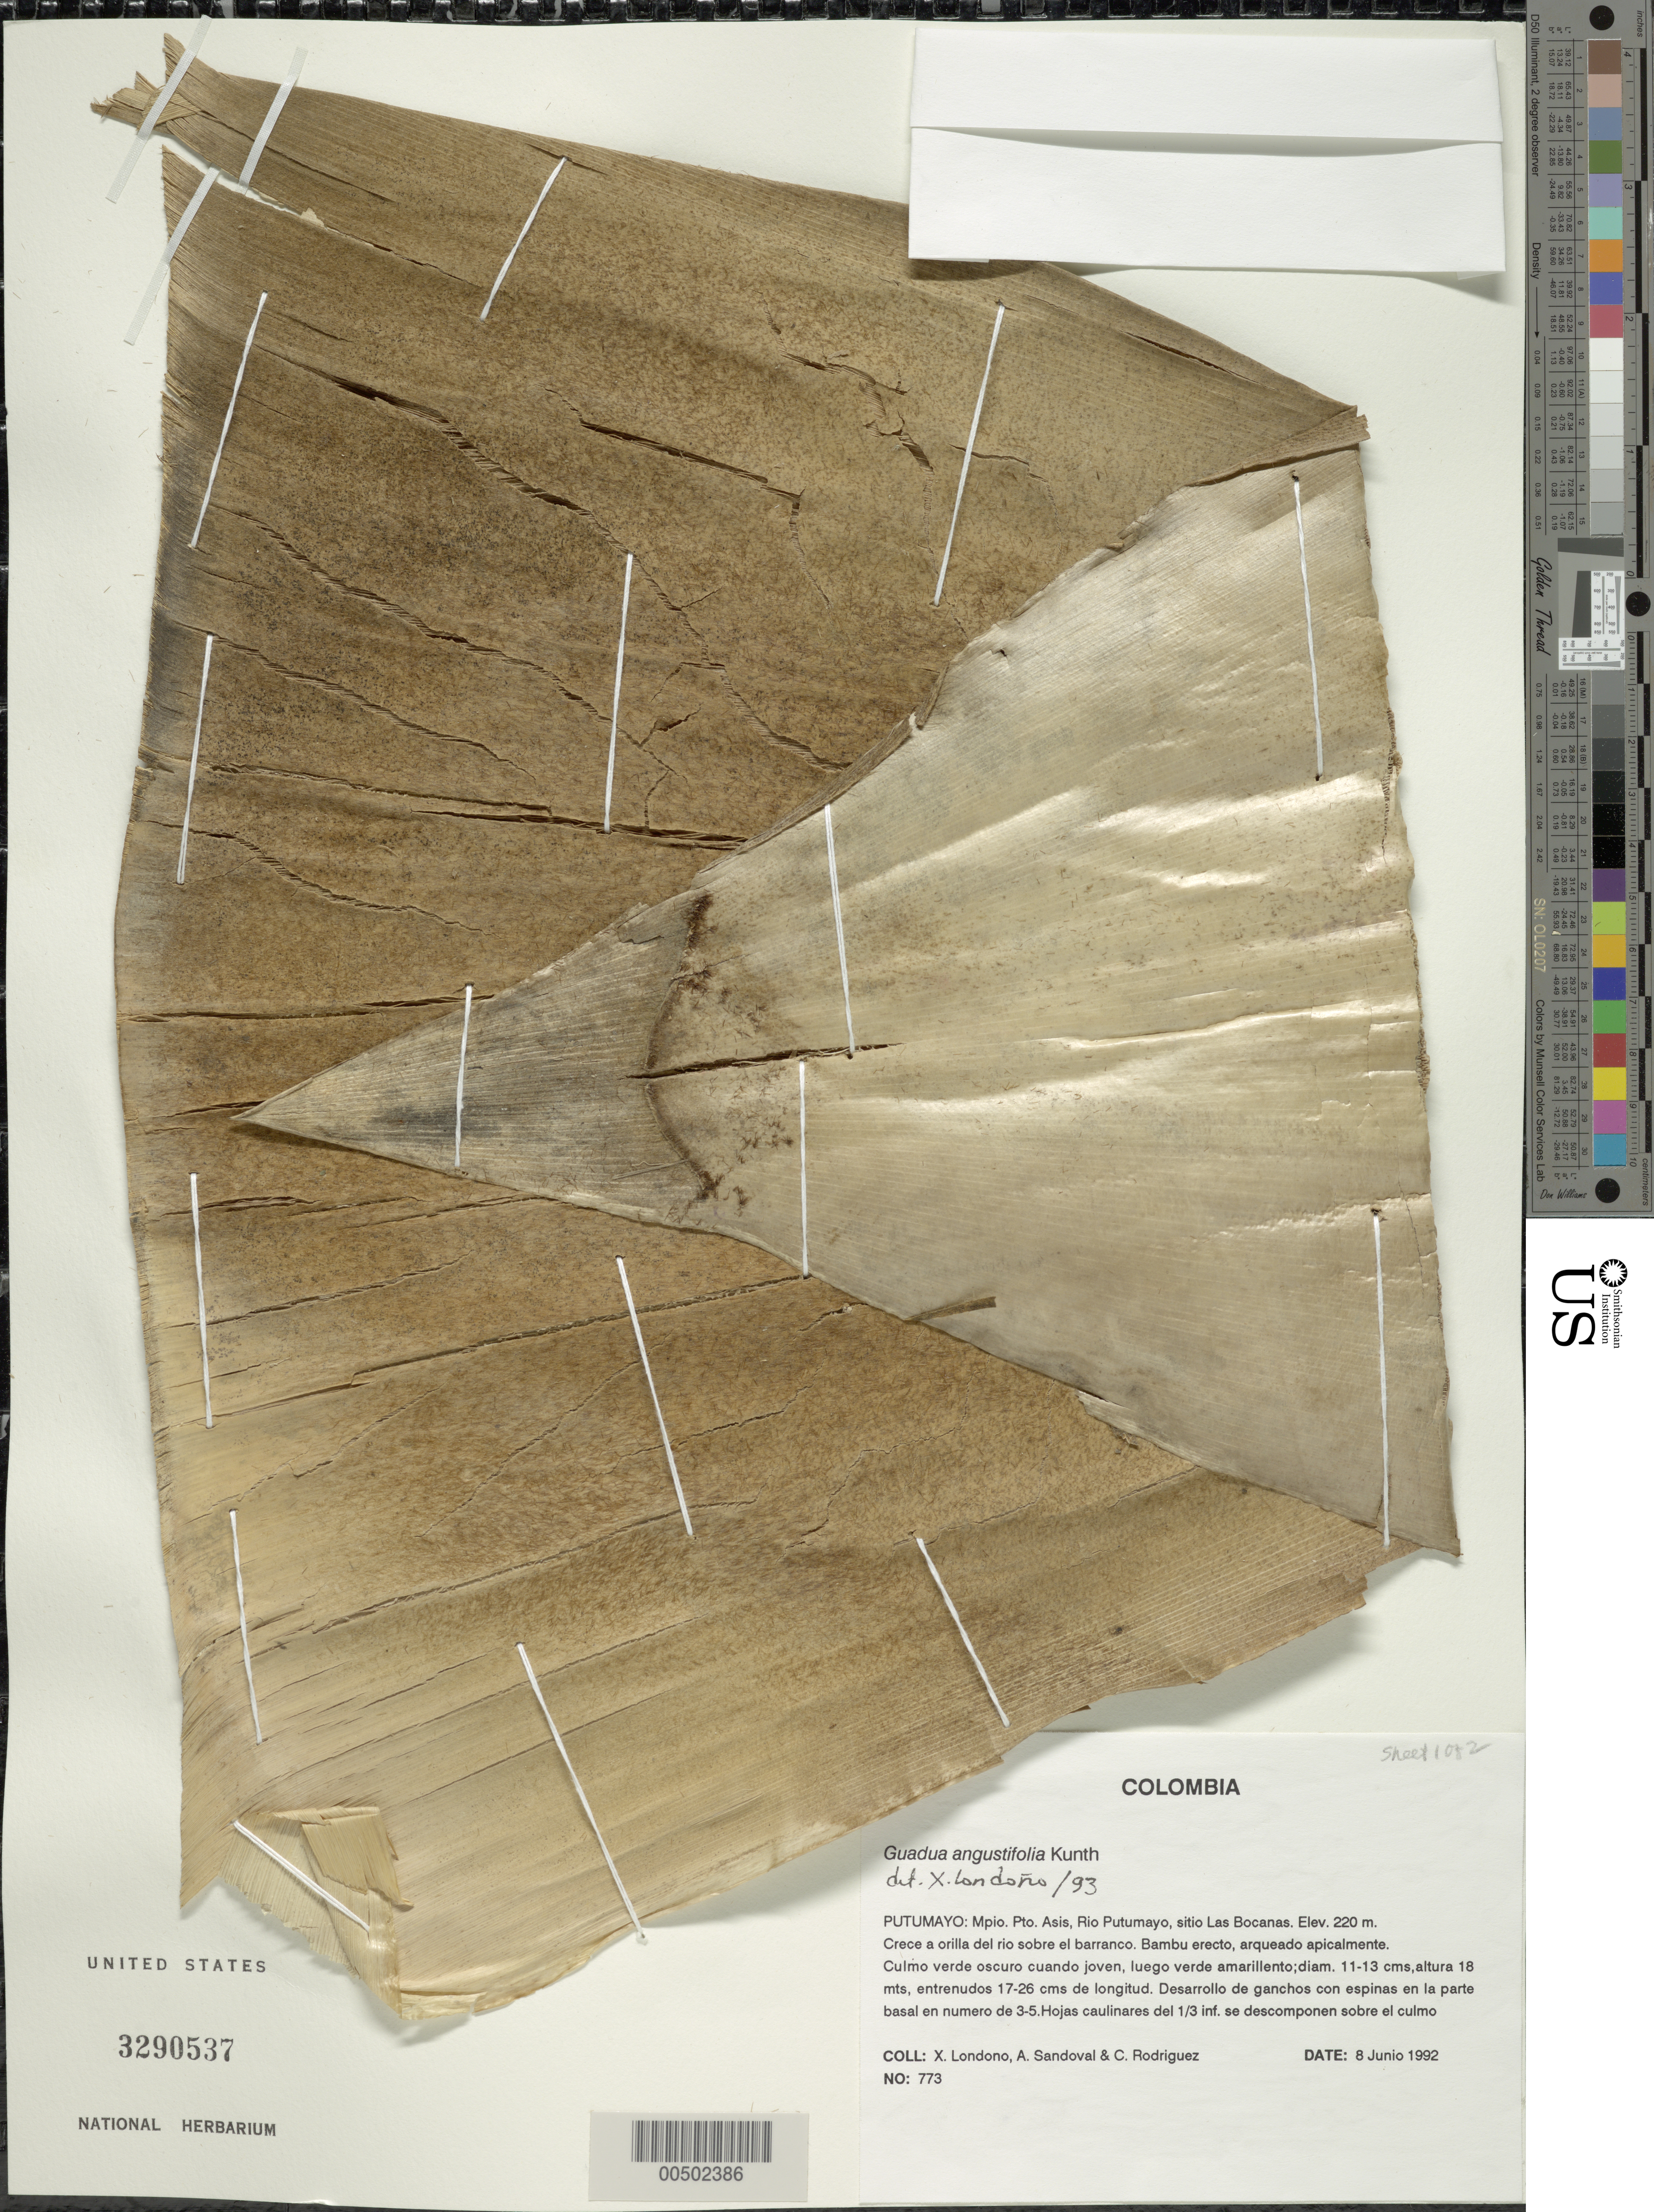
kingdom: Plantae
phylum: Tracheophyta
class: Liliopsida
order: Poales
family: Poaceae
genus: Guadua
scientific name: Guadua angustifolia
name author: Kunth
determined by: Londoño, X., (TULV), Jardin Botanico "Juan Maria Cespedes"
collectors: X. Londoño, A. Sandoval & C. Rodriguez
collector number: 773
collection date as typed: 08 Jun 1992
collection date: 1992-06-08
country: Colombia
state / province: Putumayo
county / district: Puerto Asis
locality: Rio Putumayo, Sitio las Bocanas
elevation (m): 220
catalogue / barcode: US 3290537